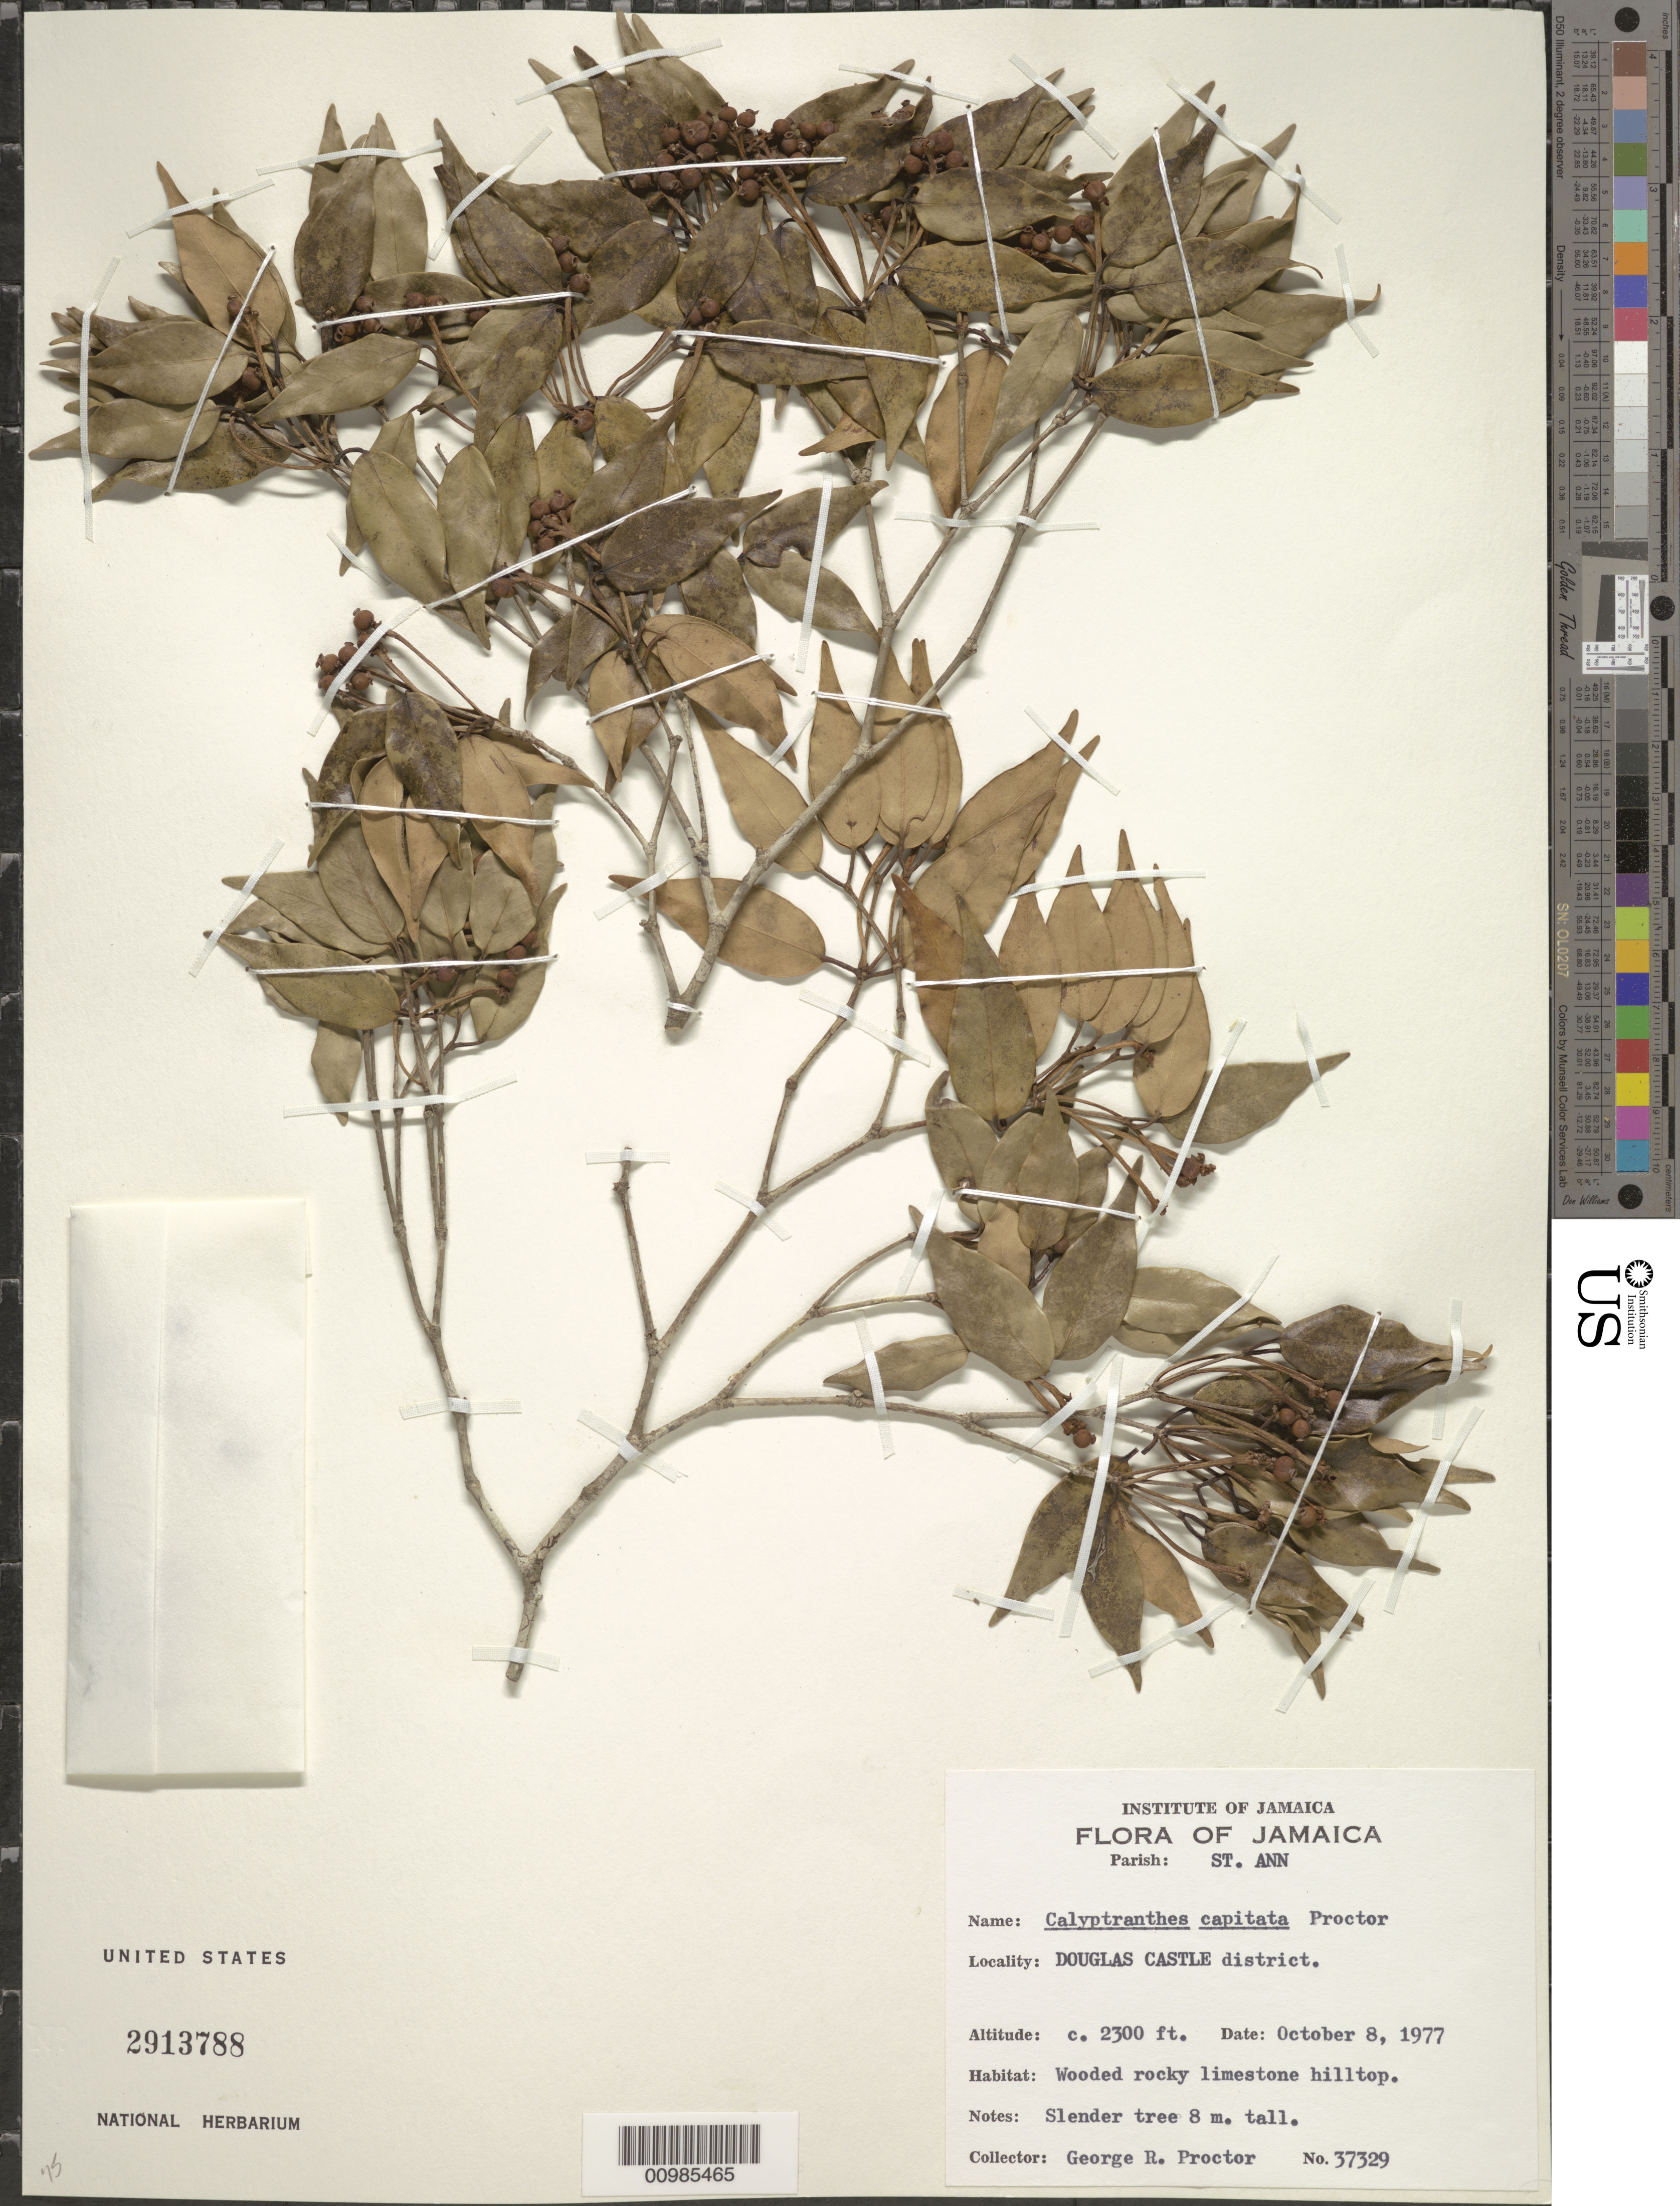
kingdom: Plantae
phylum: Tracheophyta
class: Magnoliopsida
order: Myrtales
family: Myrtaceae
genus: Myrcia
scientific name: Myrcia neocapitata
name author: K. Campbell & E. Lucas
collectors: G. R. Proctor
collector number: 37329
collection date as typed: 08 Oct 1977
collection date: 1977-10-08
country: Jamaica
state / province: Saint Ann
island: Jamaica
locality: Douglas Castle district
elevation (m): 701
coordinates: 0 N, 0 E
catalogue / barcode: US 2913788